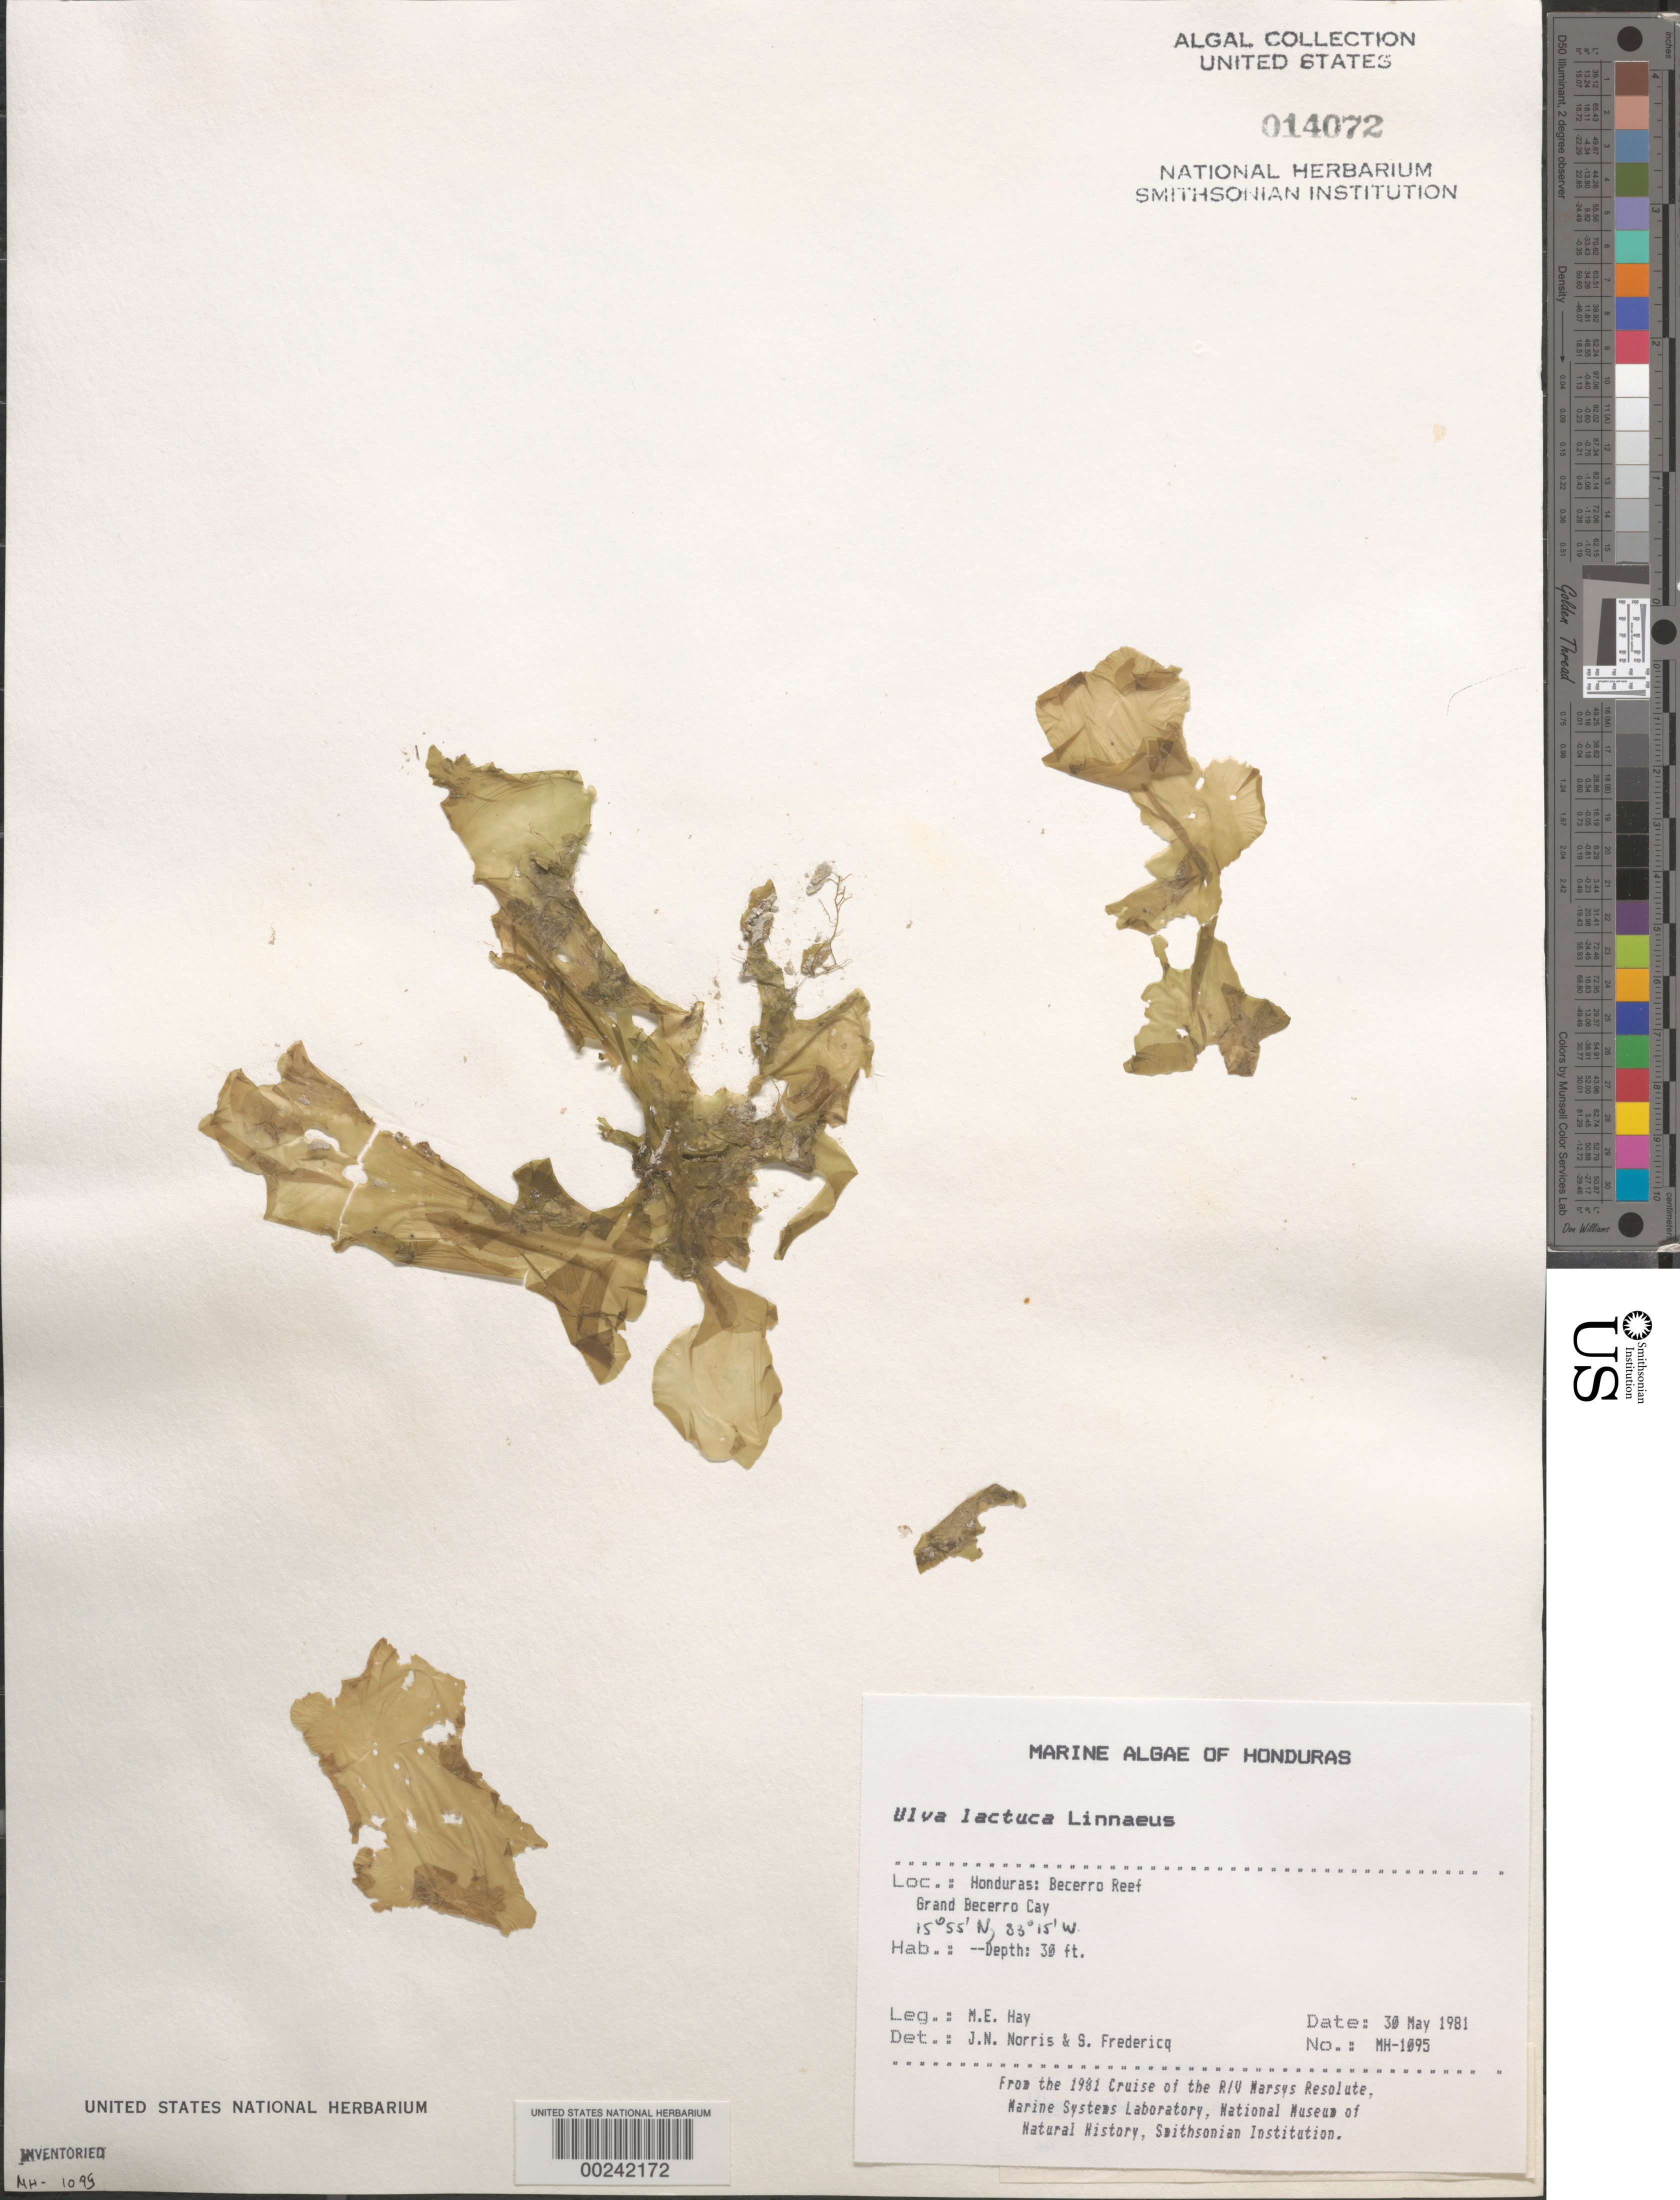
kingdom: Plantae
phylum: Chlorophyta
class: Ulvophyceae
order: Ulvales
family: Ulvaceae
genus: Ulva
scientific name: Ulva lactuca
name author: L.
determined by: Norris, J. N.; Fredericq, S.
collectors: M. E. Hay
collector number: MEH-1095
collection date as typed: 30 May 1981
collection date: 1981-05-30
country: Honduras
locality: Becerro reef, grand becerro cay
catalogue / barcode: US 14072